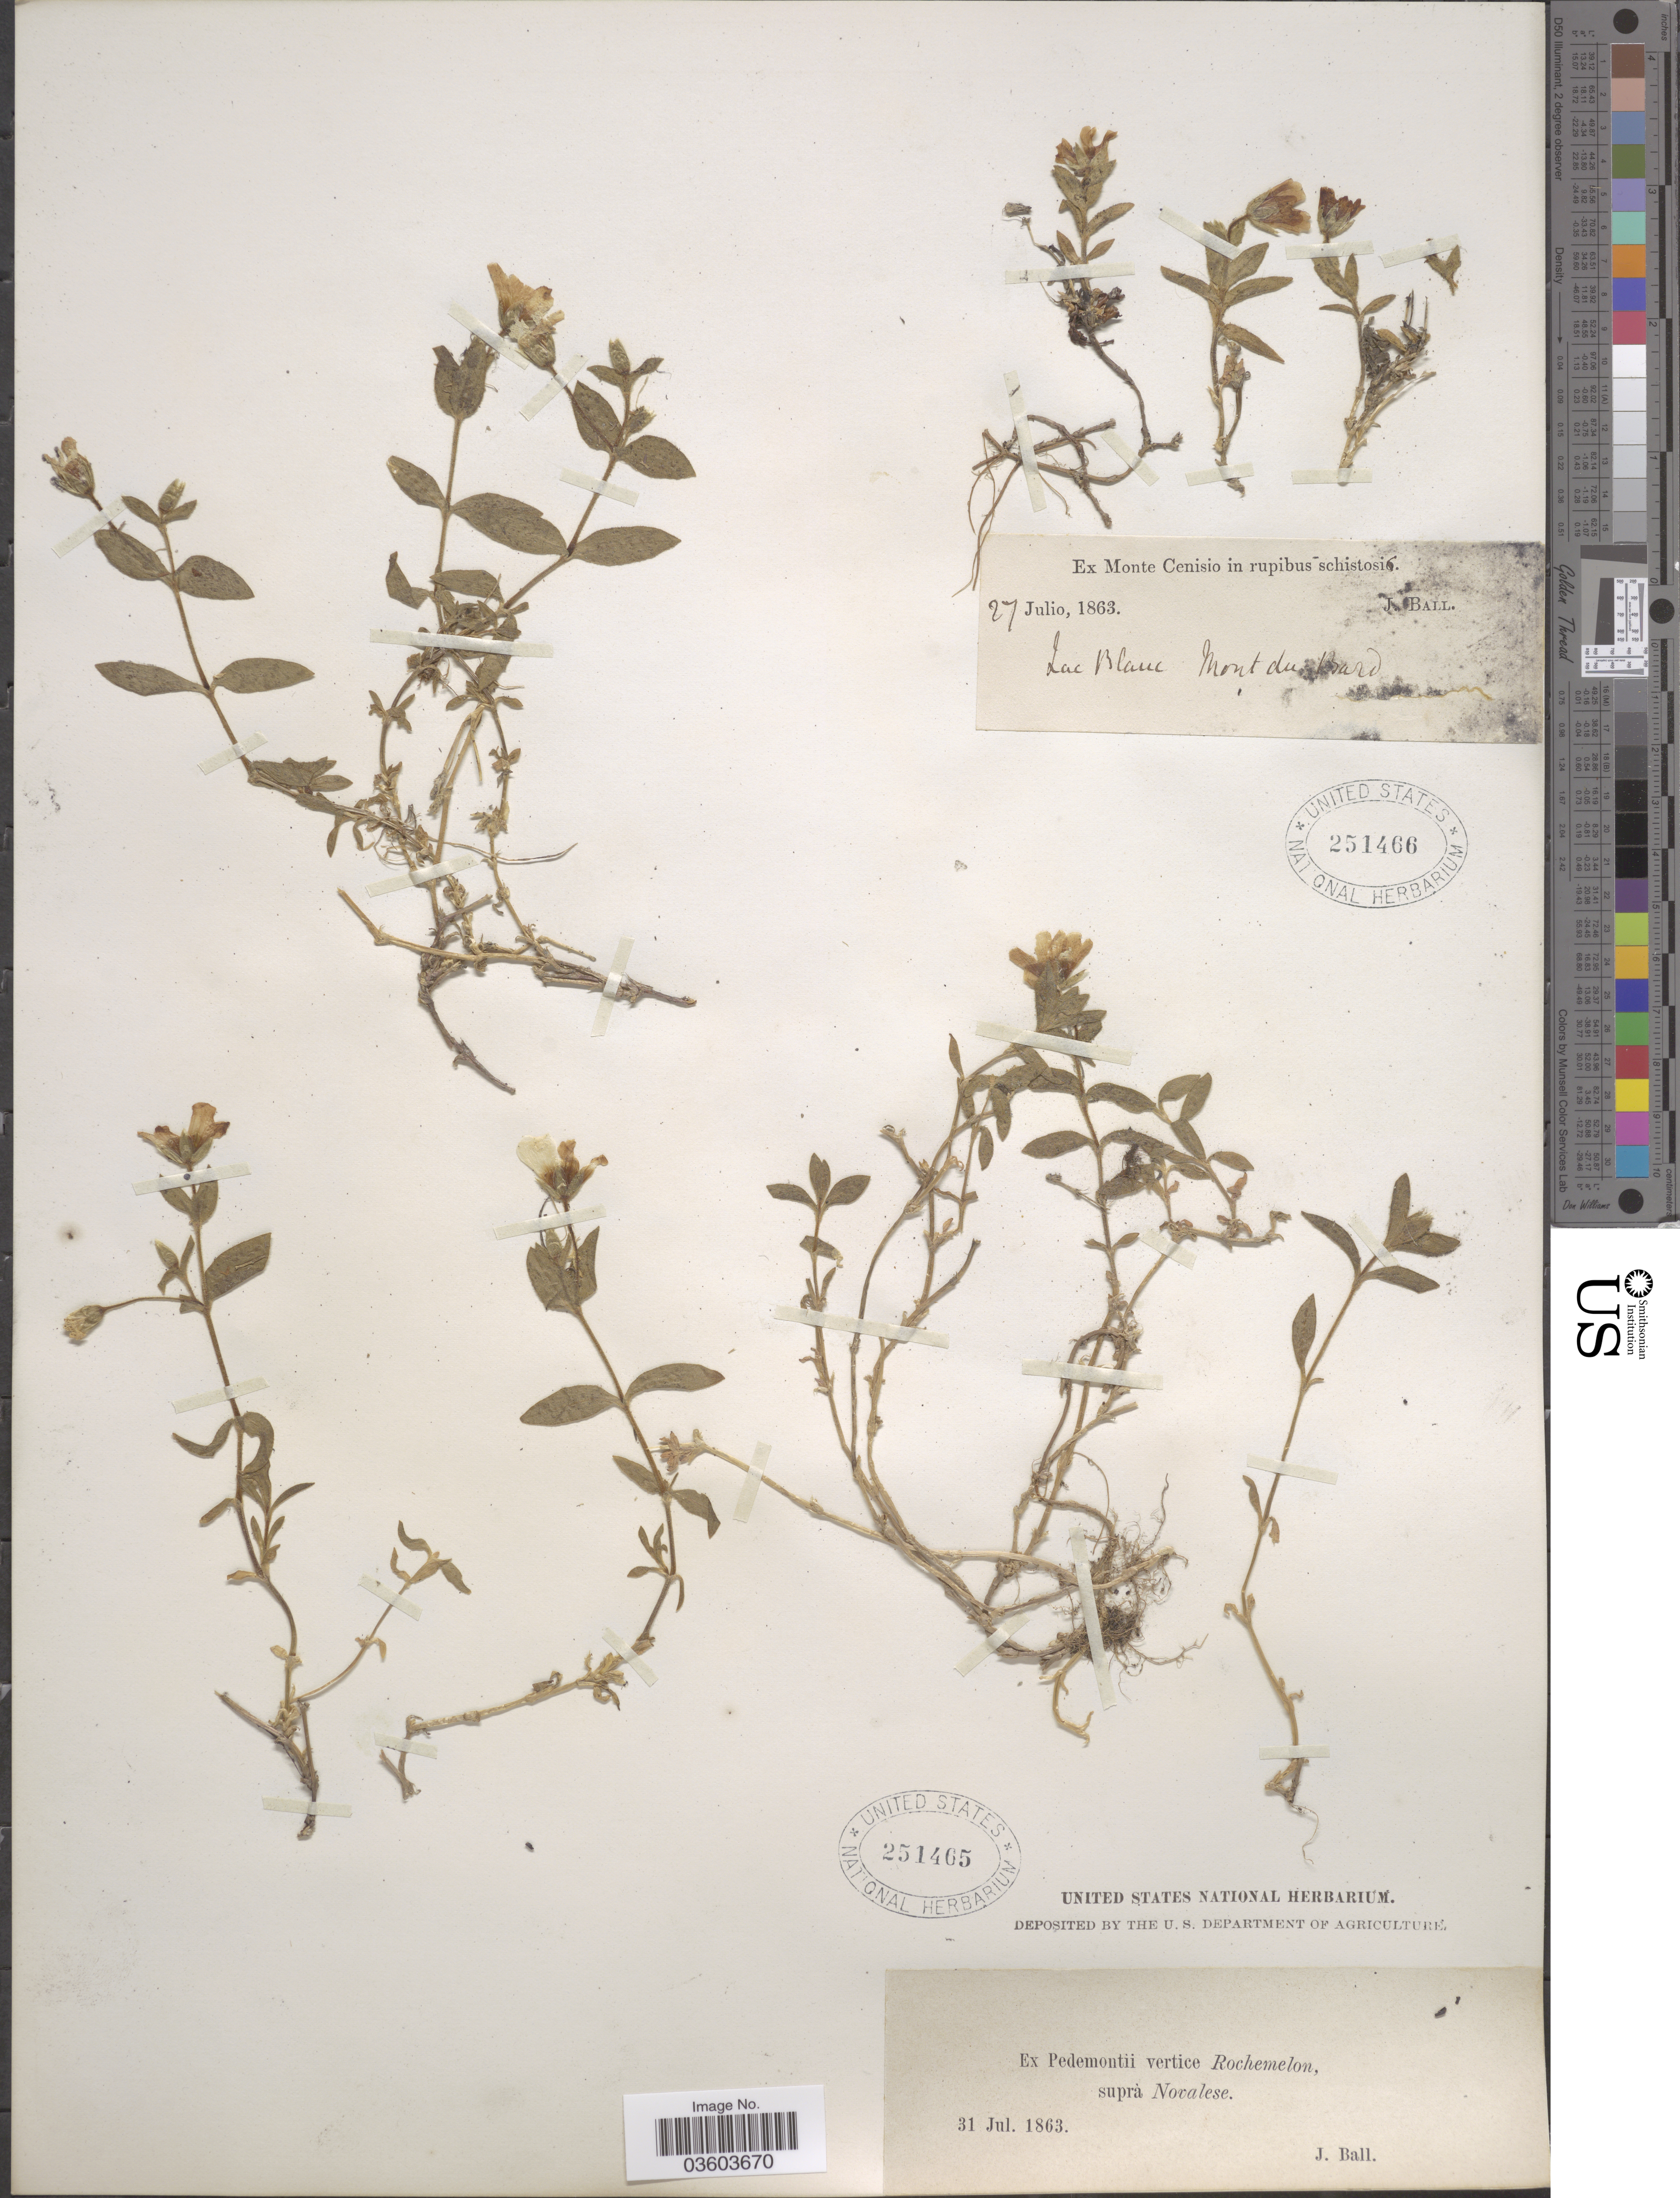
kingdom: Plantae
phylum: Tracheophyta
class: Magnoliopsida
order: Caryophyllales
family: Caryophyllaceae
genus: Cerastium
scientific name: Cerastium sp.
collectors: J. Ball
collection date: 1863-07-31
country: Italy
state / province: Piedmont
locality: Ex Pedemontii vertice Rochemelon suprà Novalese [unsure placement].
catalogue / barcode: US 251465